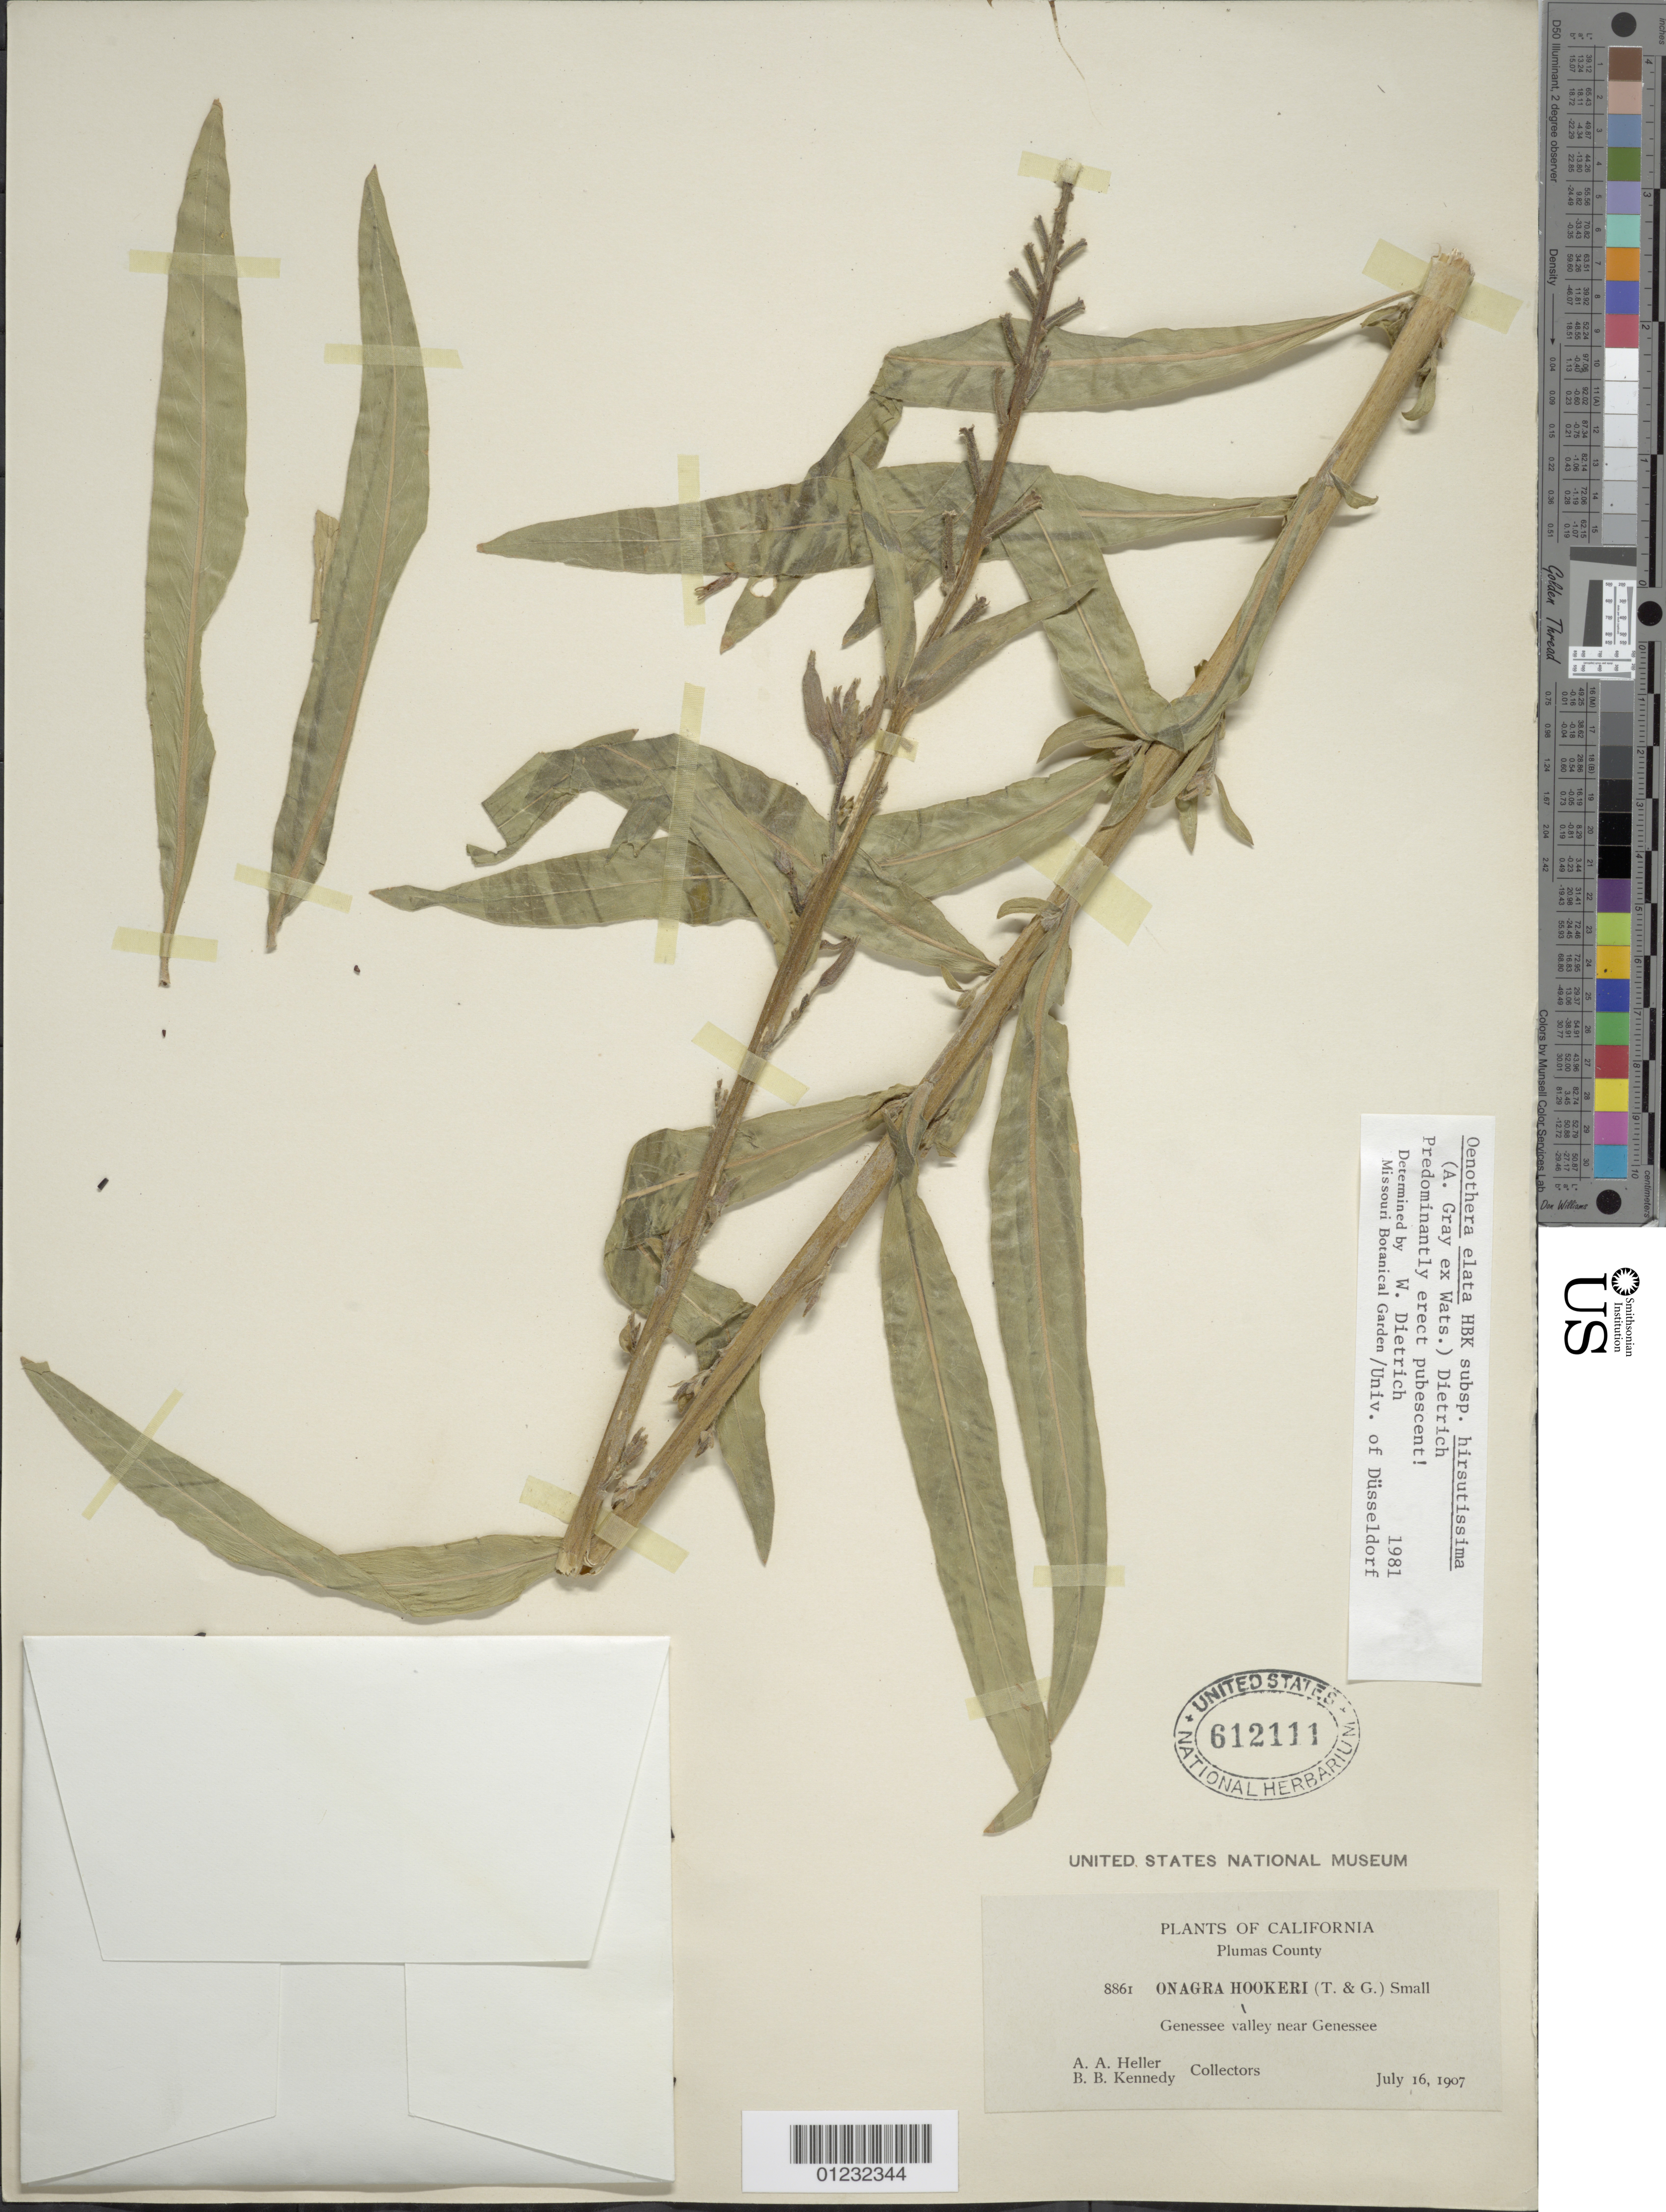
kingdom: Plantae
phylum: Tracheophyta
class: Magnoliopsida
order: Myrtales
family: Onagraceae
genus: Oenothera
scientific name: Oenothera elata subsp. hirsutissima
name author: (A. Gray ex S. Watson) W. Dietr.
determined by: Dietrich, W.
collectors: A. A. Heller & P. B. Kennedy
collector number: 8861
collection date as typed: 16 Jul 1907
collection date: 1907-07-16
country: United States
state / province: California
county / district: Plumas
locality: Genessee Valley near Genessee.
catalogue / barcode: US 612111